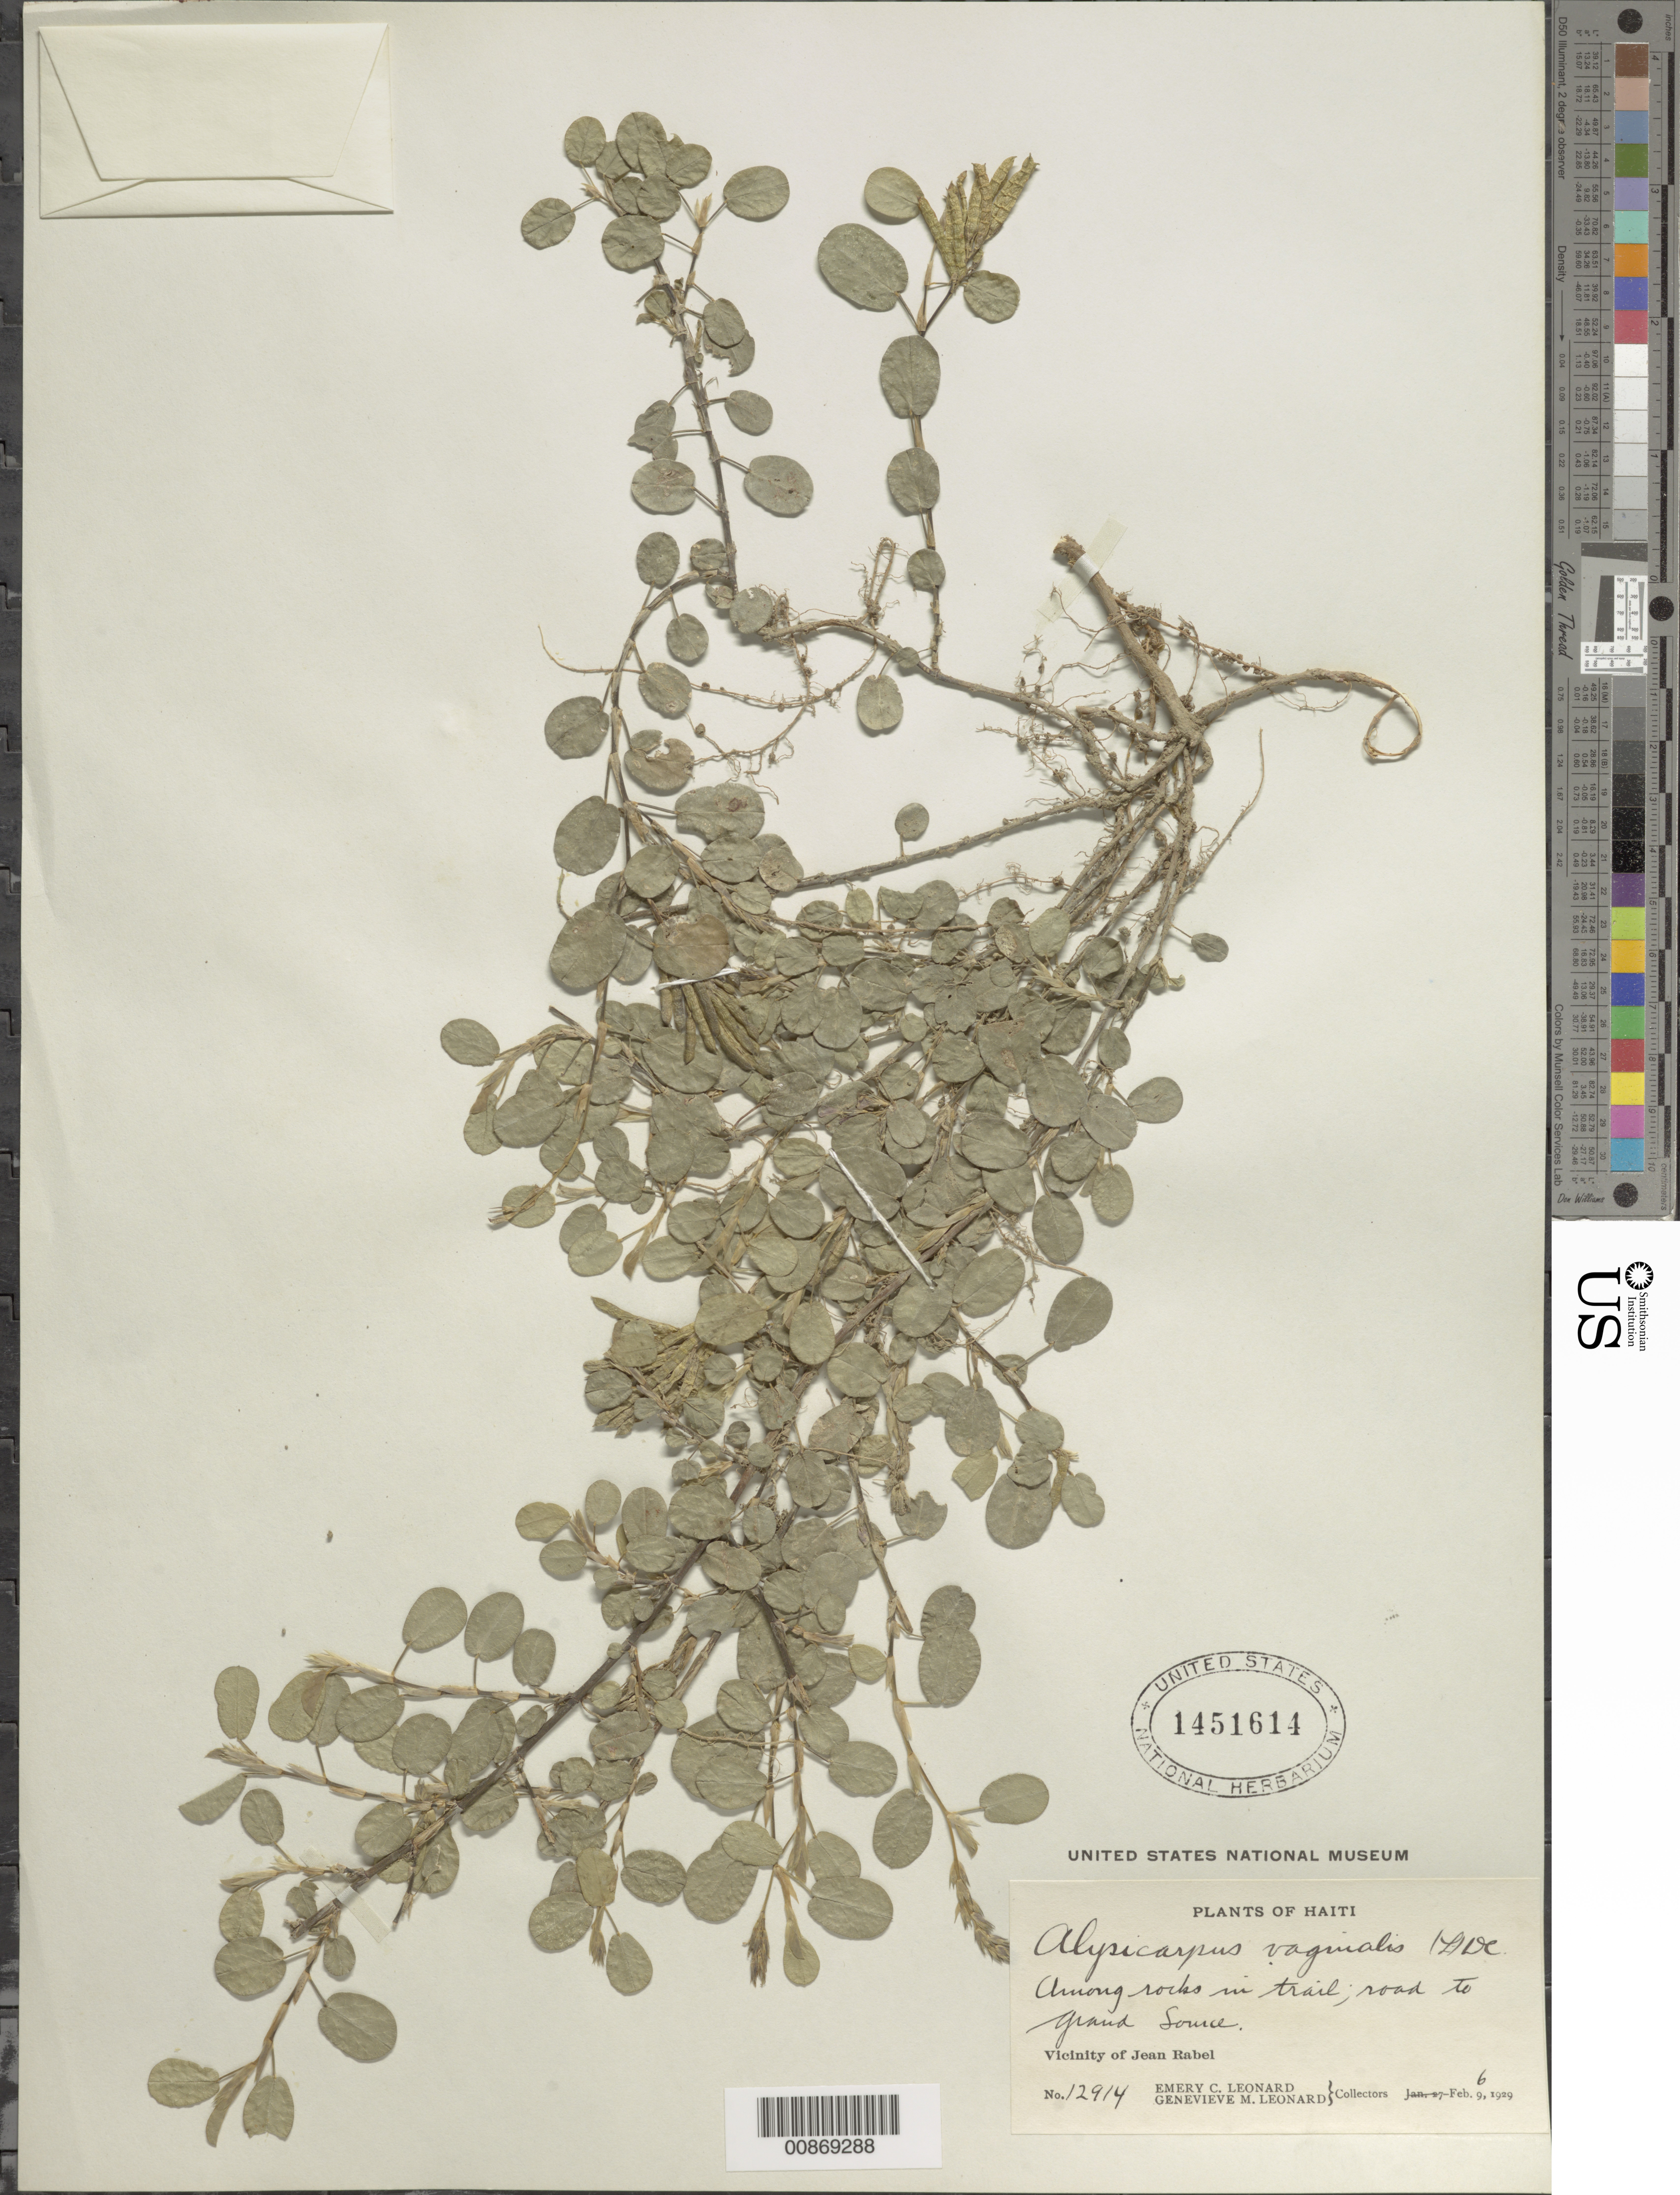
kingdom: Plantae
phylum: Tracheophyta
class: Magnoliopsida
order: Fabales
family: Fabaceae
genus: Alysicarpus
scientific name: Alysicarpus vaginalis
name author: (L.) DC.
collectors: E. C. Leonard & G. M. Leonard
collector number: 12914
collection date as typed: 06 Feb 1929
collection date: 1929-02-06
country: Haiti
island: Hispaniola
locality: Vicinity of Jean Rabel; road to Grand Source.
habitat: Among rocks in trail.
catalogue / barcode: US 1451614